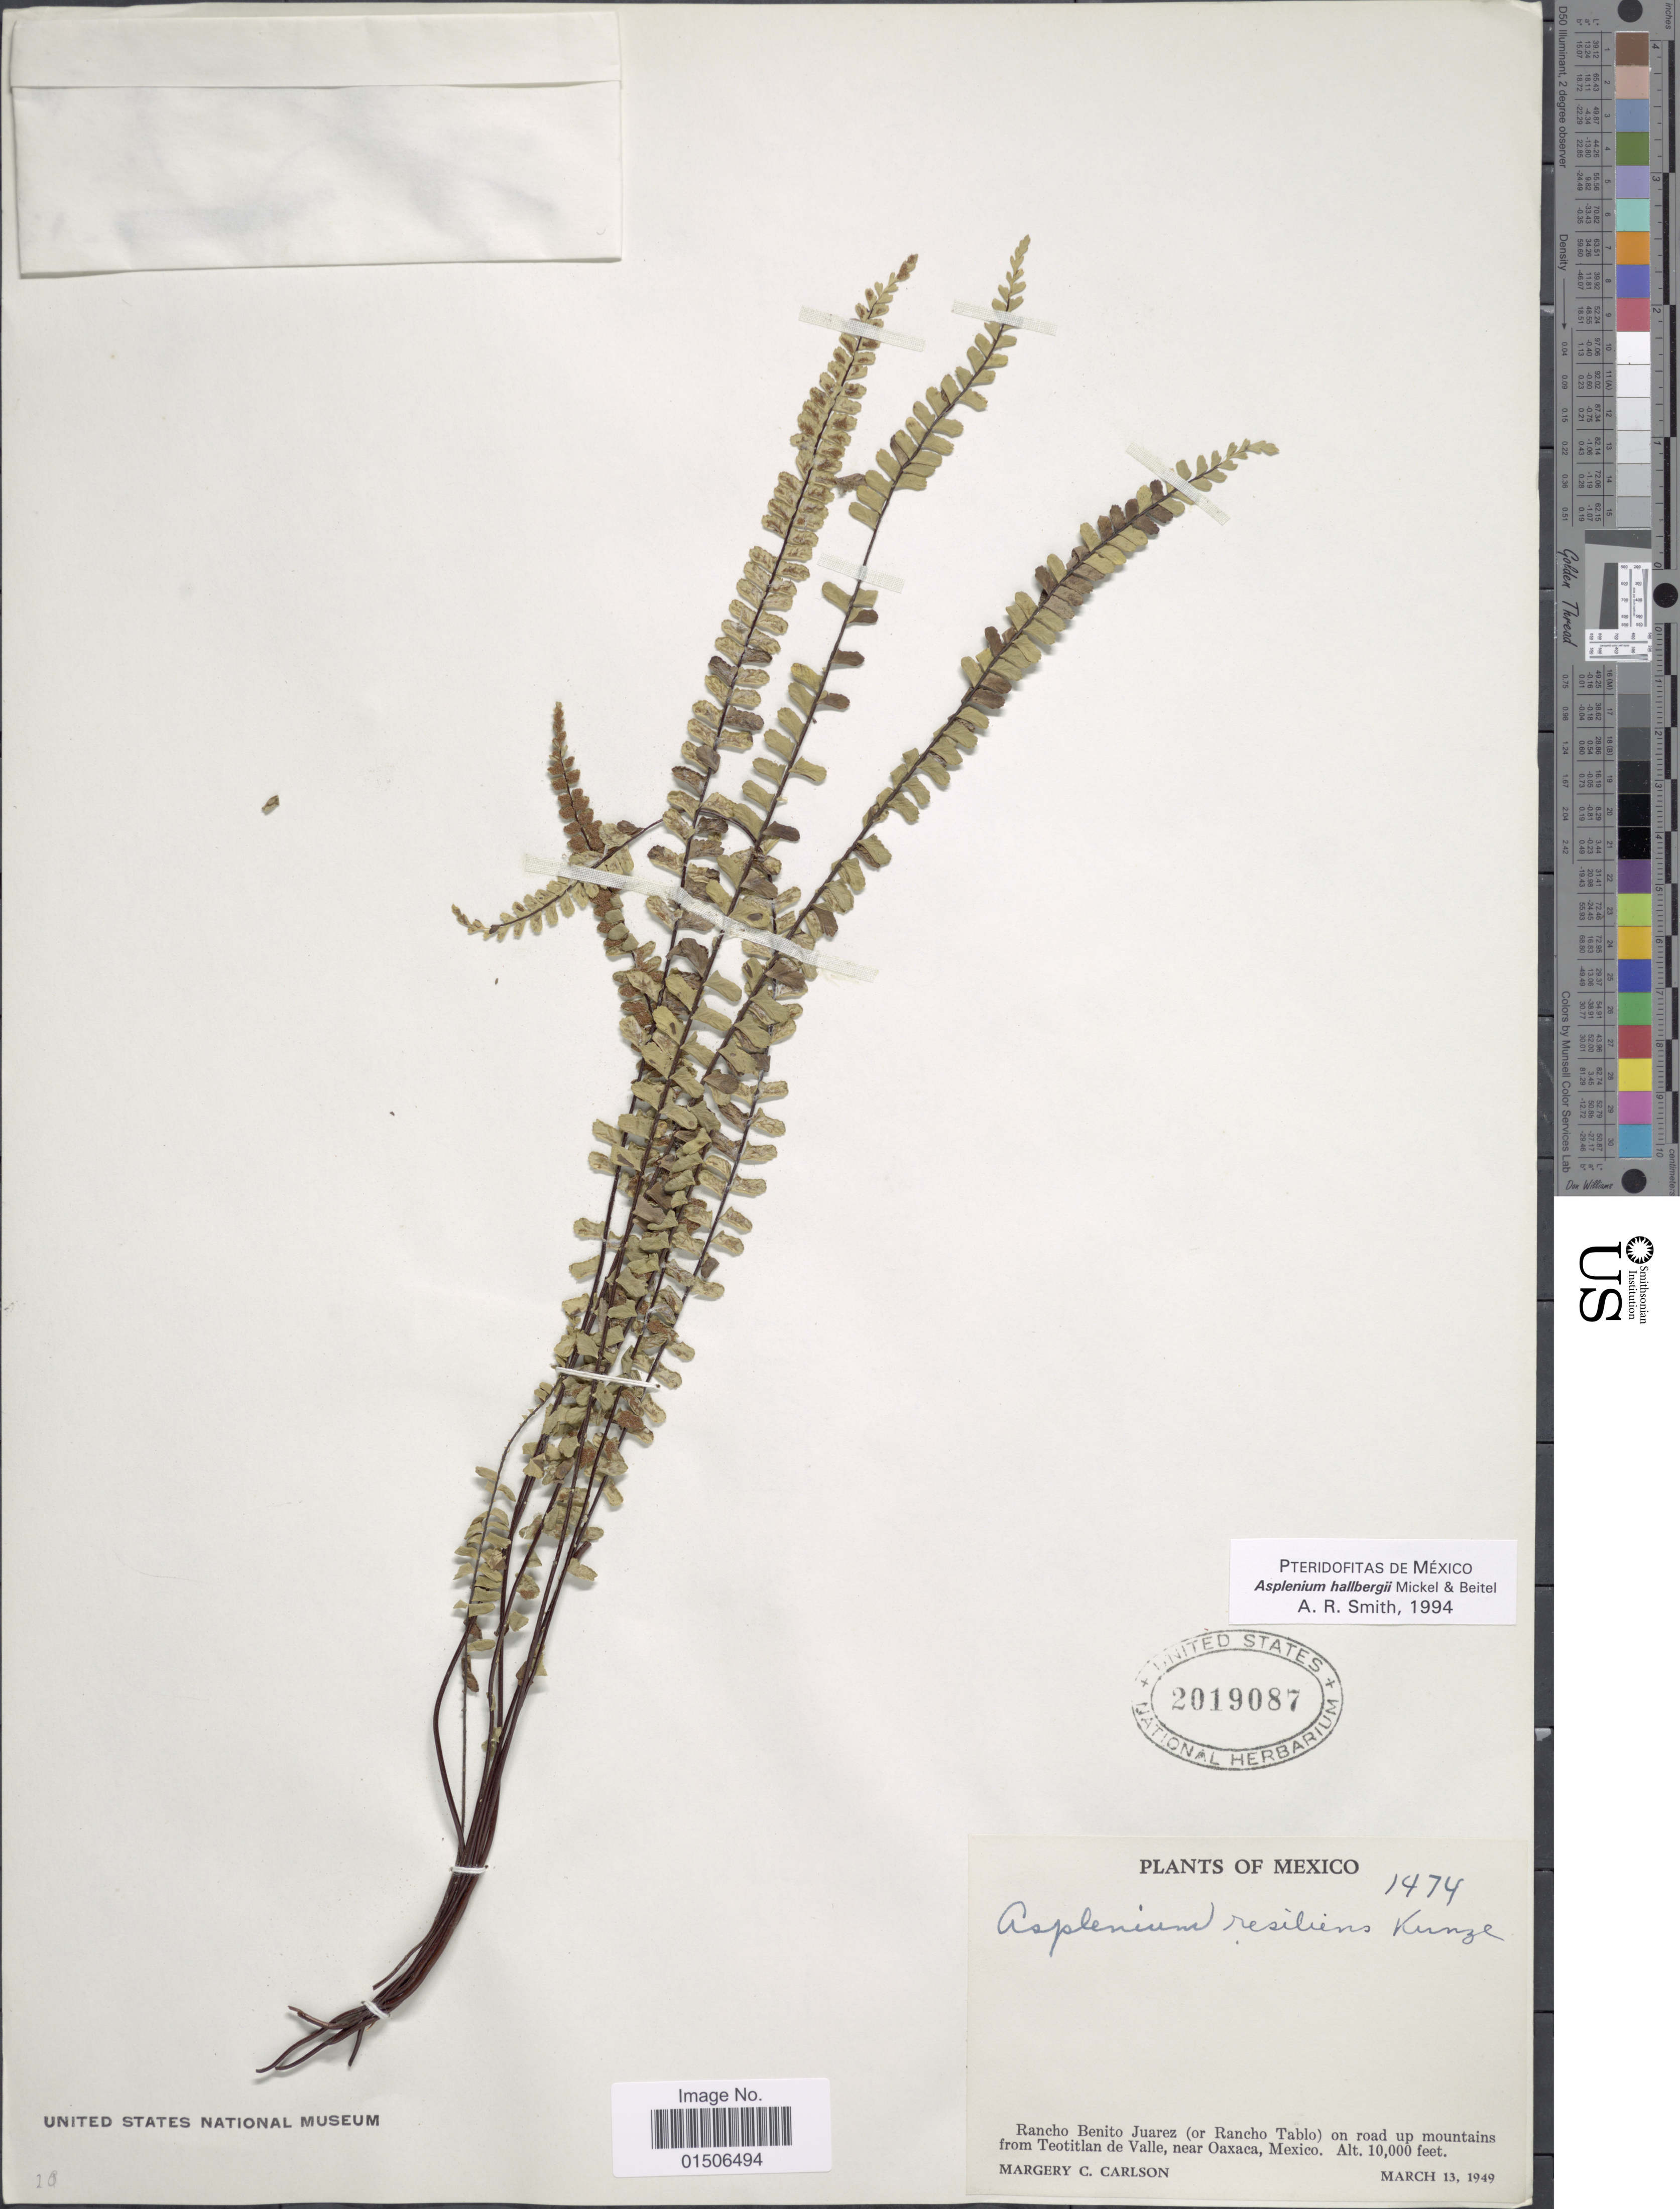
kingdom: Plantae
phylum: Tracheophyta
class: Polypodiopsida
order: Polypodiales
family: Aspleniaceae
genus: Asplenium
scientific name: Asplenium hallbergii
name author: Mickel & Beitel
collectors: M. C. Carlson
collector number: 1474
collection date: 1949-03-13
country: Mexico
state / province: Oaxaca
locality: Rancho Bento Juarez (or Rancho Tablo) on road up mountains from Teotitlan de Valle, near Oaxaca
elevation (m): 3048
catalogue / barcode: US 2019087